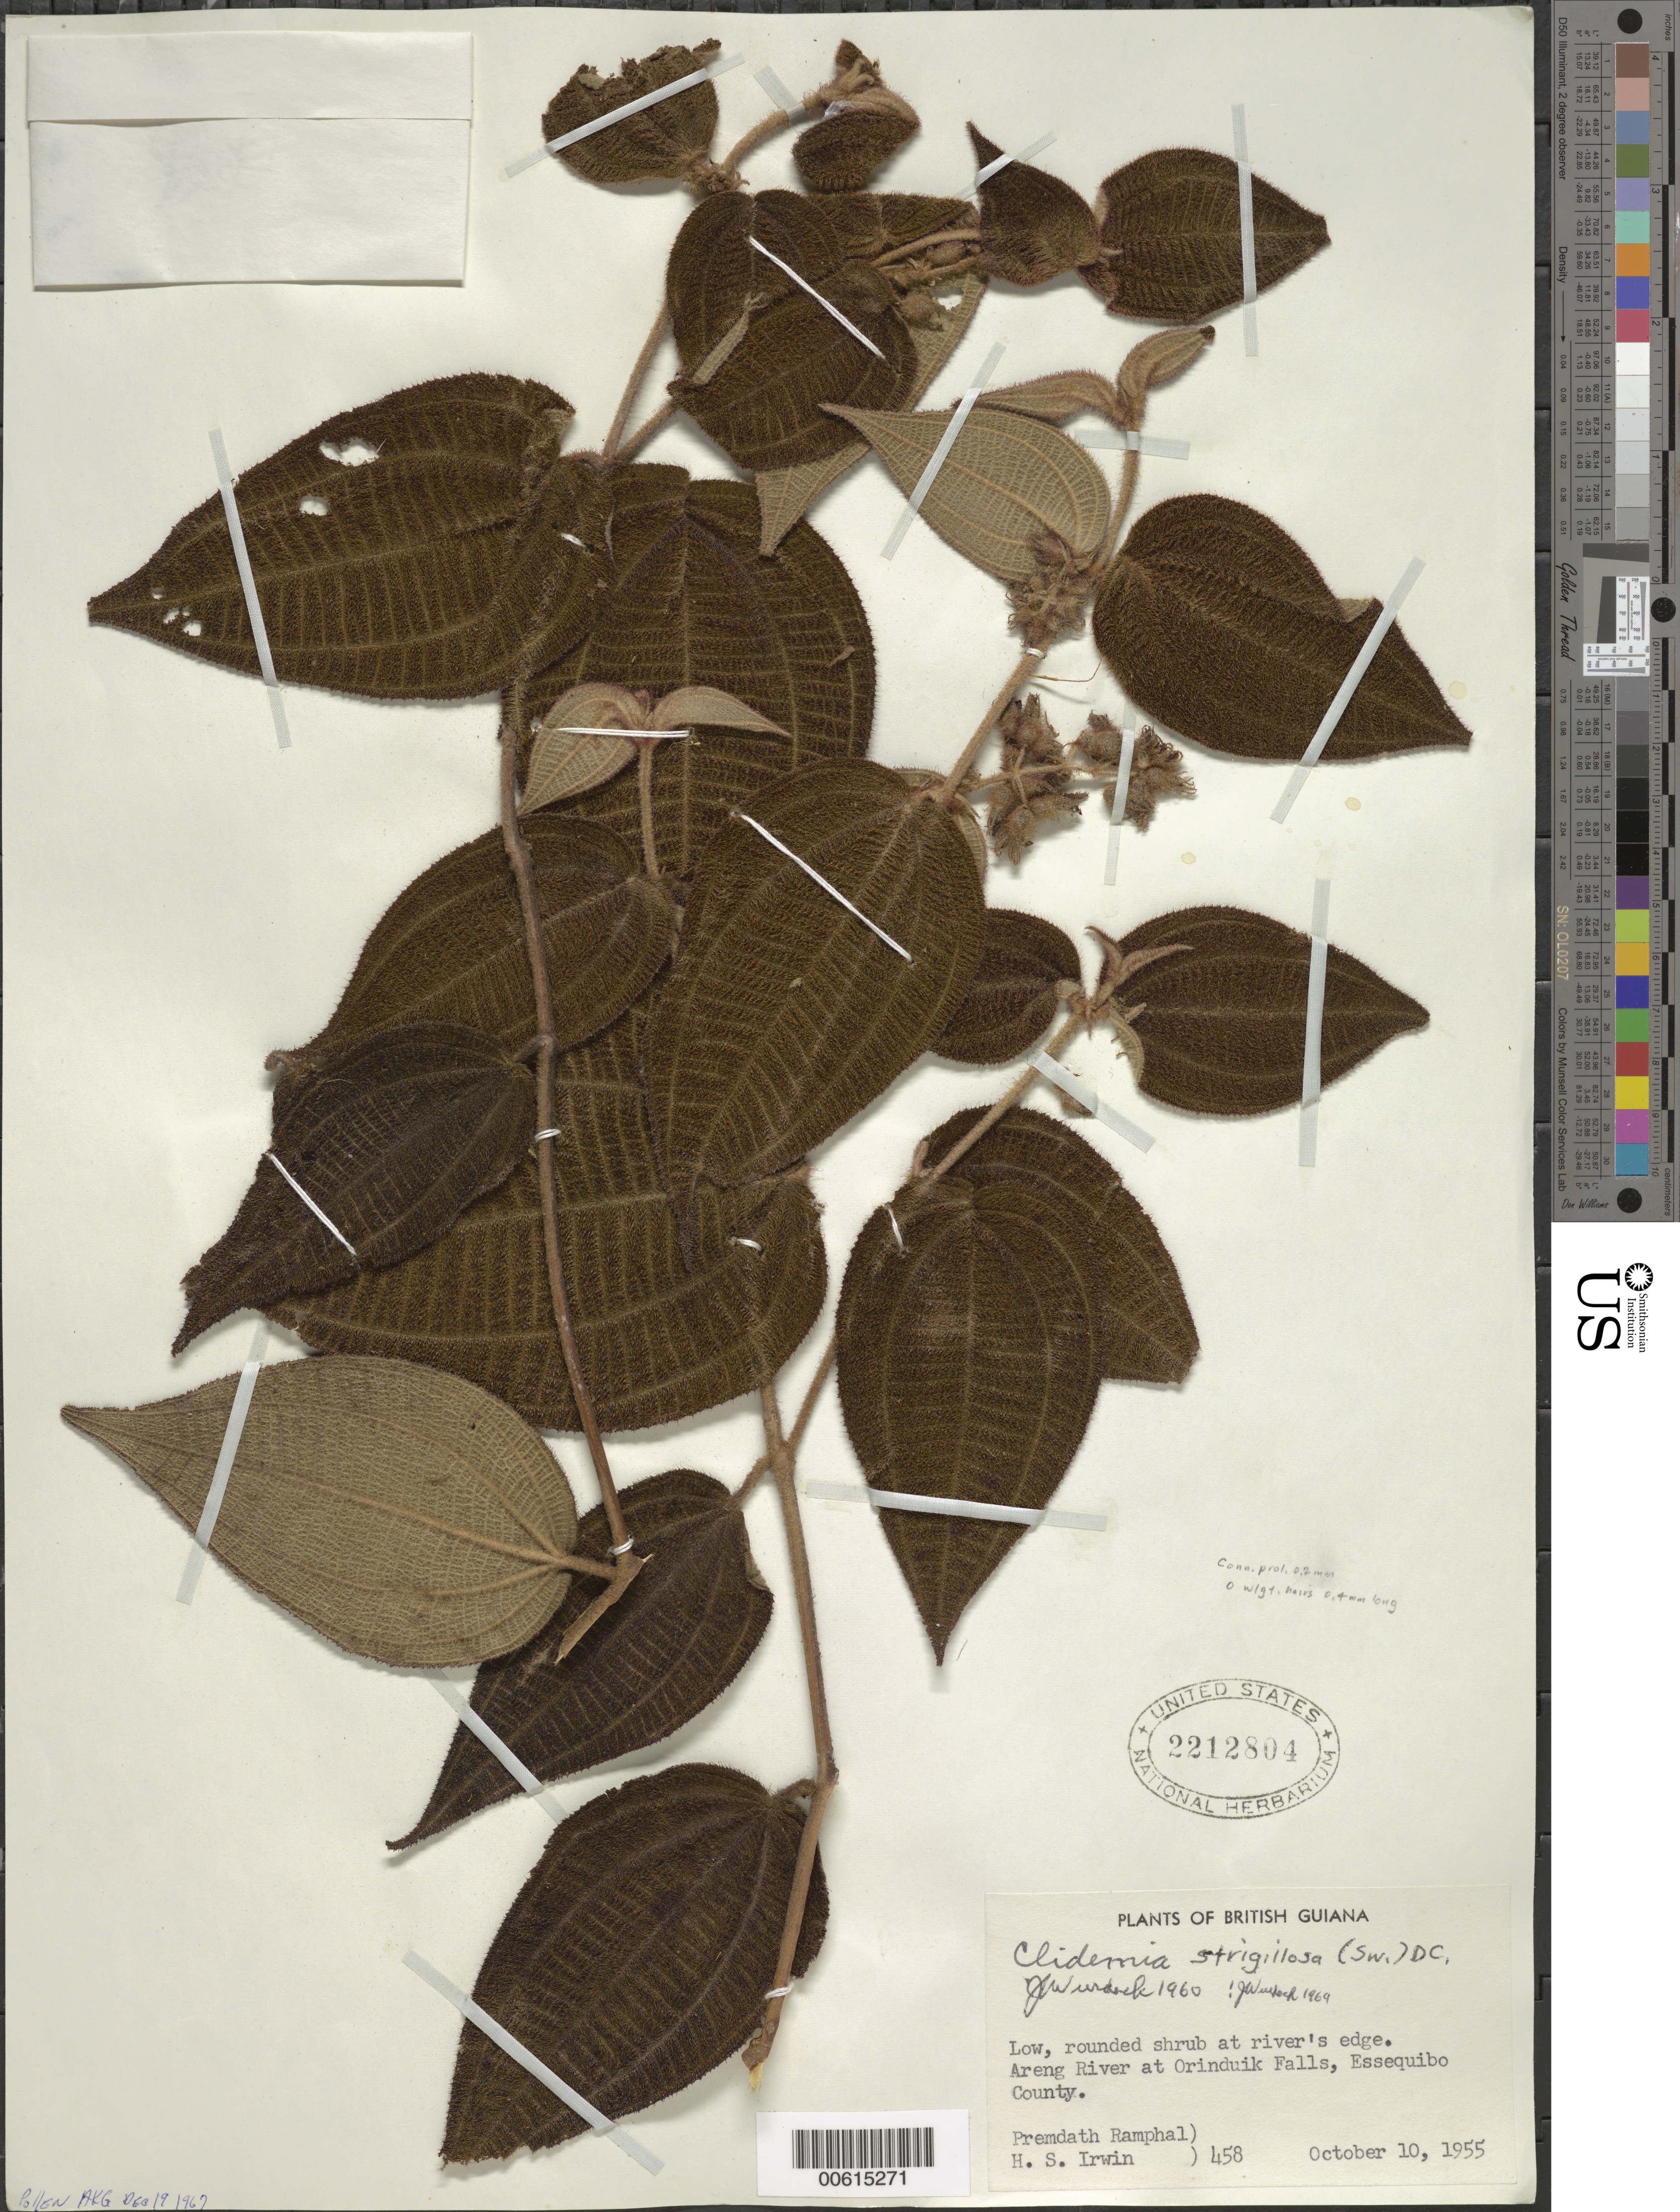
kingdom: Plantae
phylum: Tracheophyta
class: Magnoliopsida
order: Myrtales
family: Melastomataceae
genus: Clidemia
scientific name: Clidemia strigillosa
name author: (Sw.) DC.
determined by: Wurdack, John J., (US), US (UNITED STATES)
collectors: H. Irwin & P. Ramphal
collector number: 458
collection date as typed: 10-Oct-55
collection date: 1955-10-10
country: Guyana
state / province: Potaro-Siparuni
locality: Ireng R., Orinduik Falls, Essequibo County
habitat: River's edge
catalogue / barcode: US 2212804